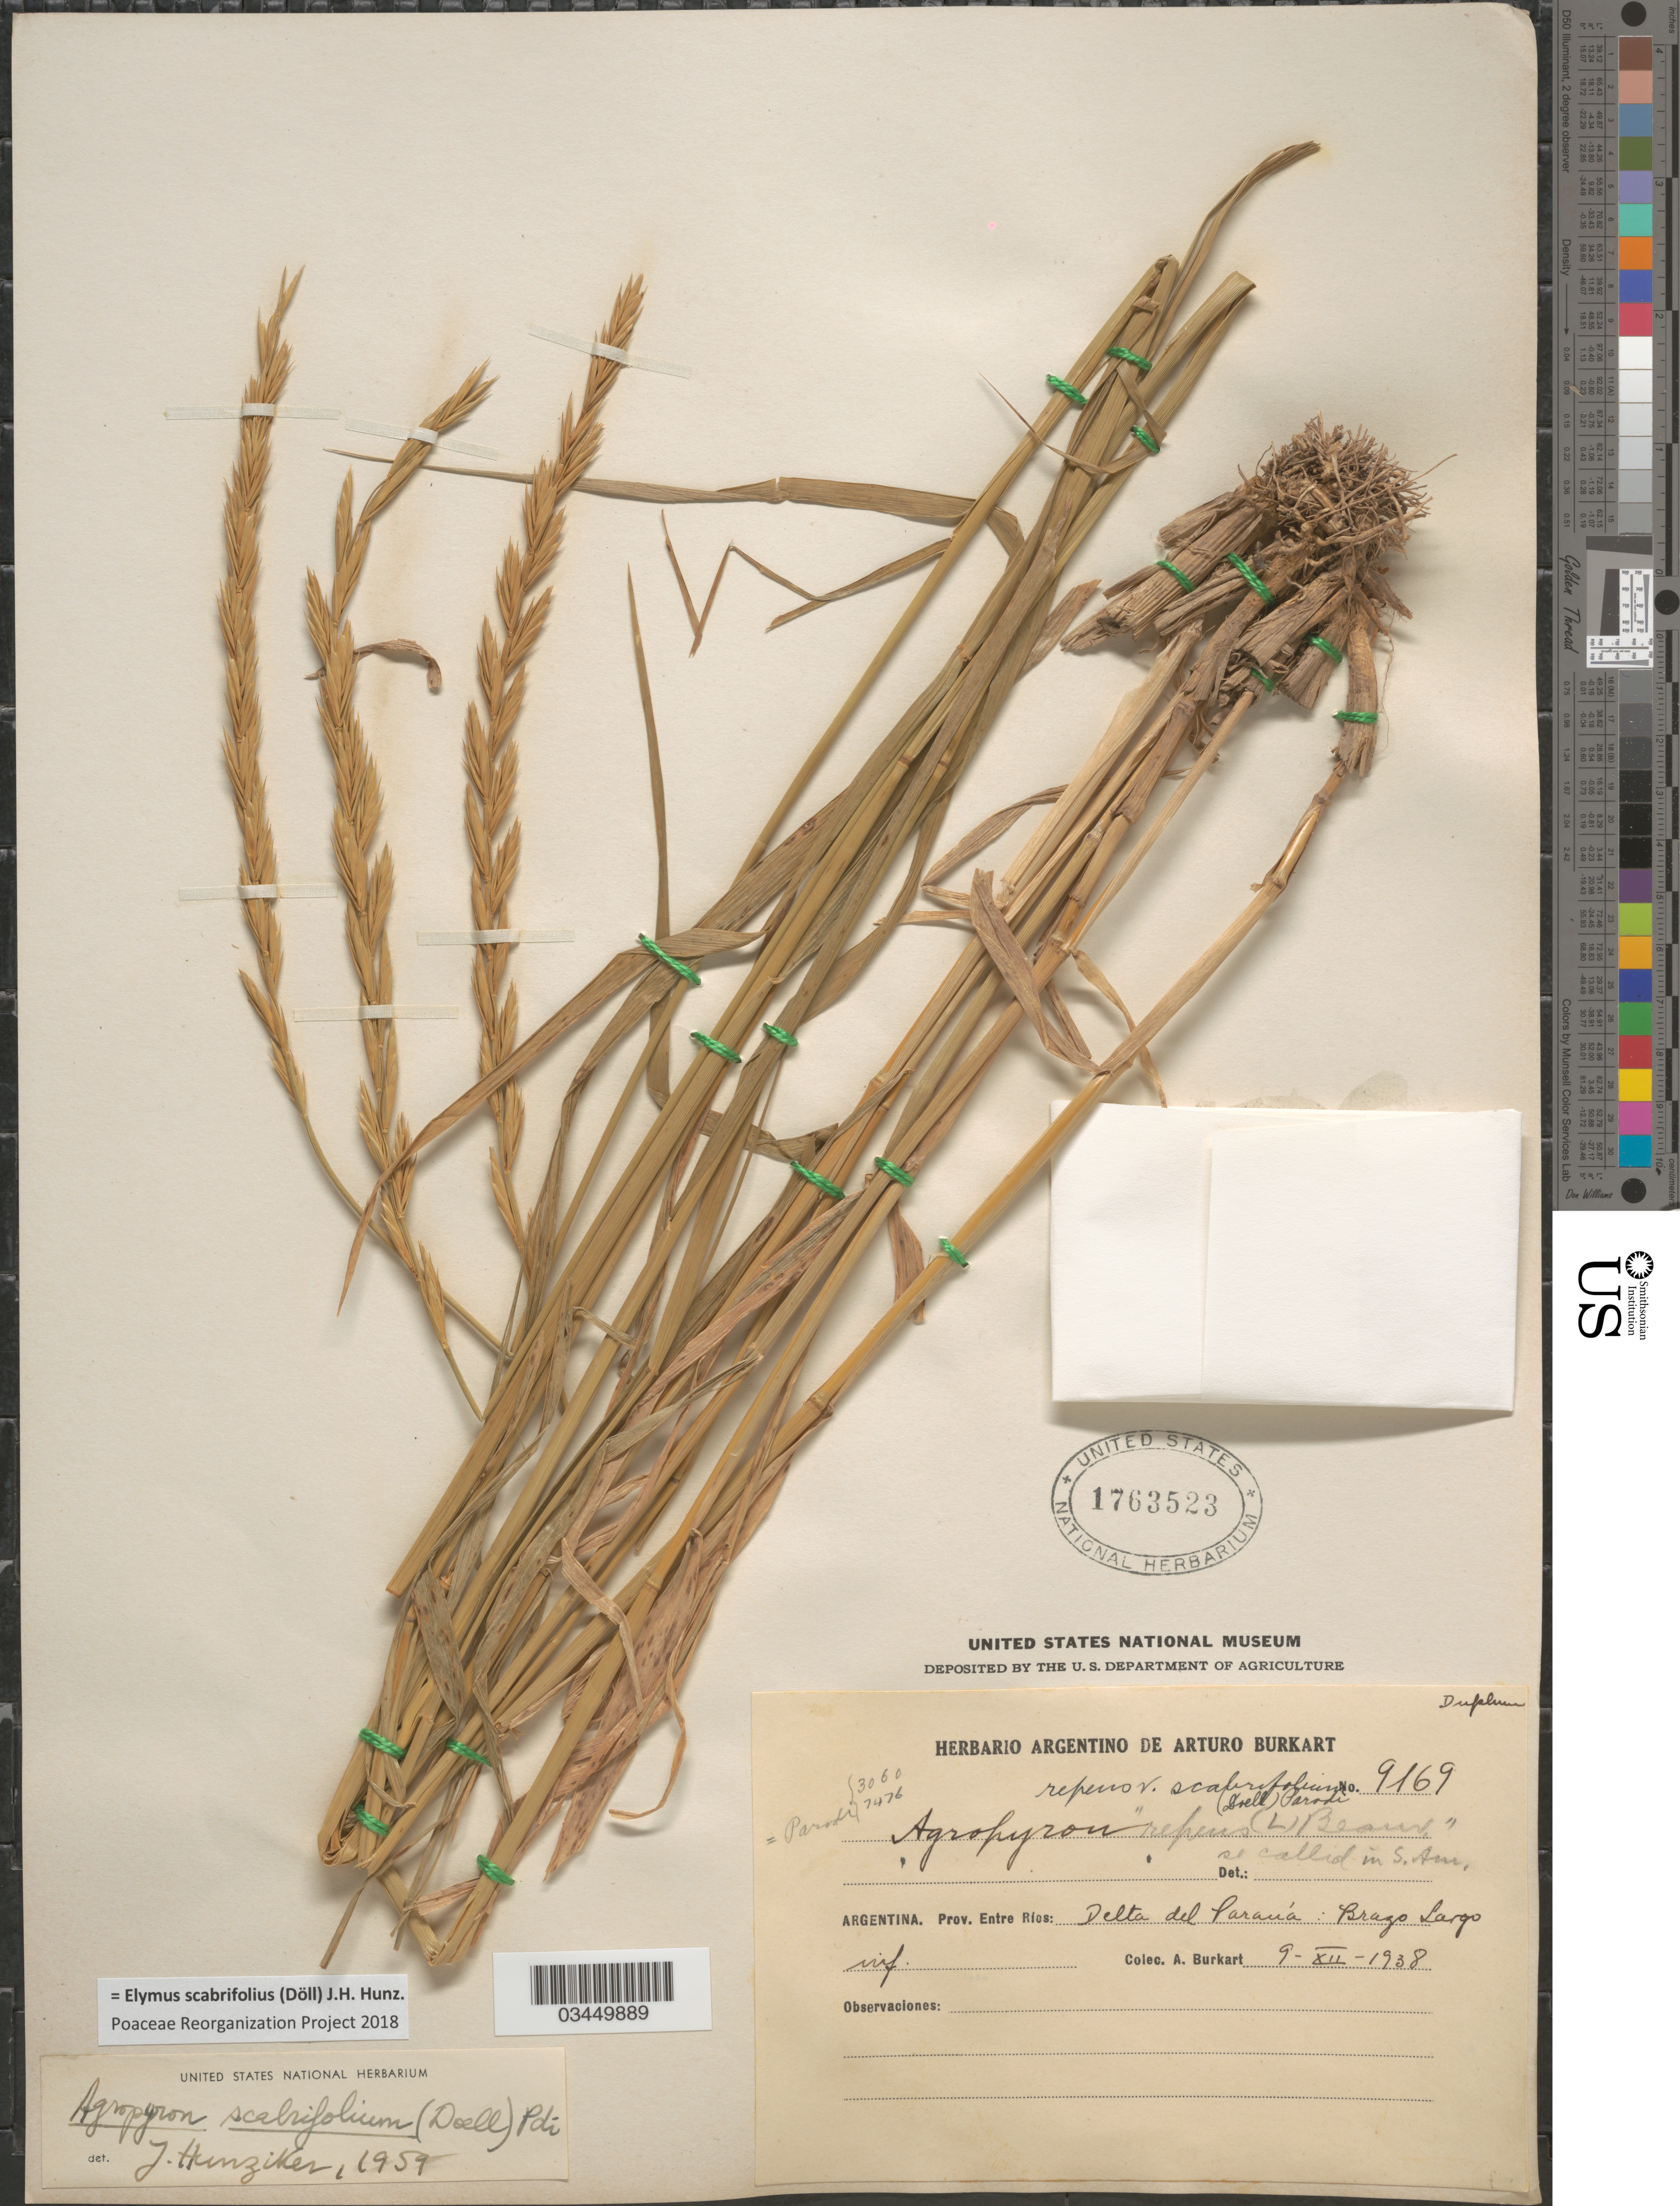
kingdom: Plantae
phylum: Tracheophyta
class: Liliopsida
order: Poales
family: Poaceae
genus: Elymus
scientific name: Elymus scabrifolius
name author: (Döll) J.H. Hunz.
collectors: A. E. Burkart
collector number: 9169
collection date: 1938-12-09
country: Argentina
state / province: Entre Rios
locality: Delta del Paraná : Brazo Largo inf.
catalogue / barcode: US 1763523